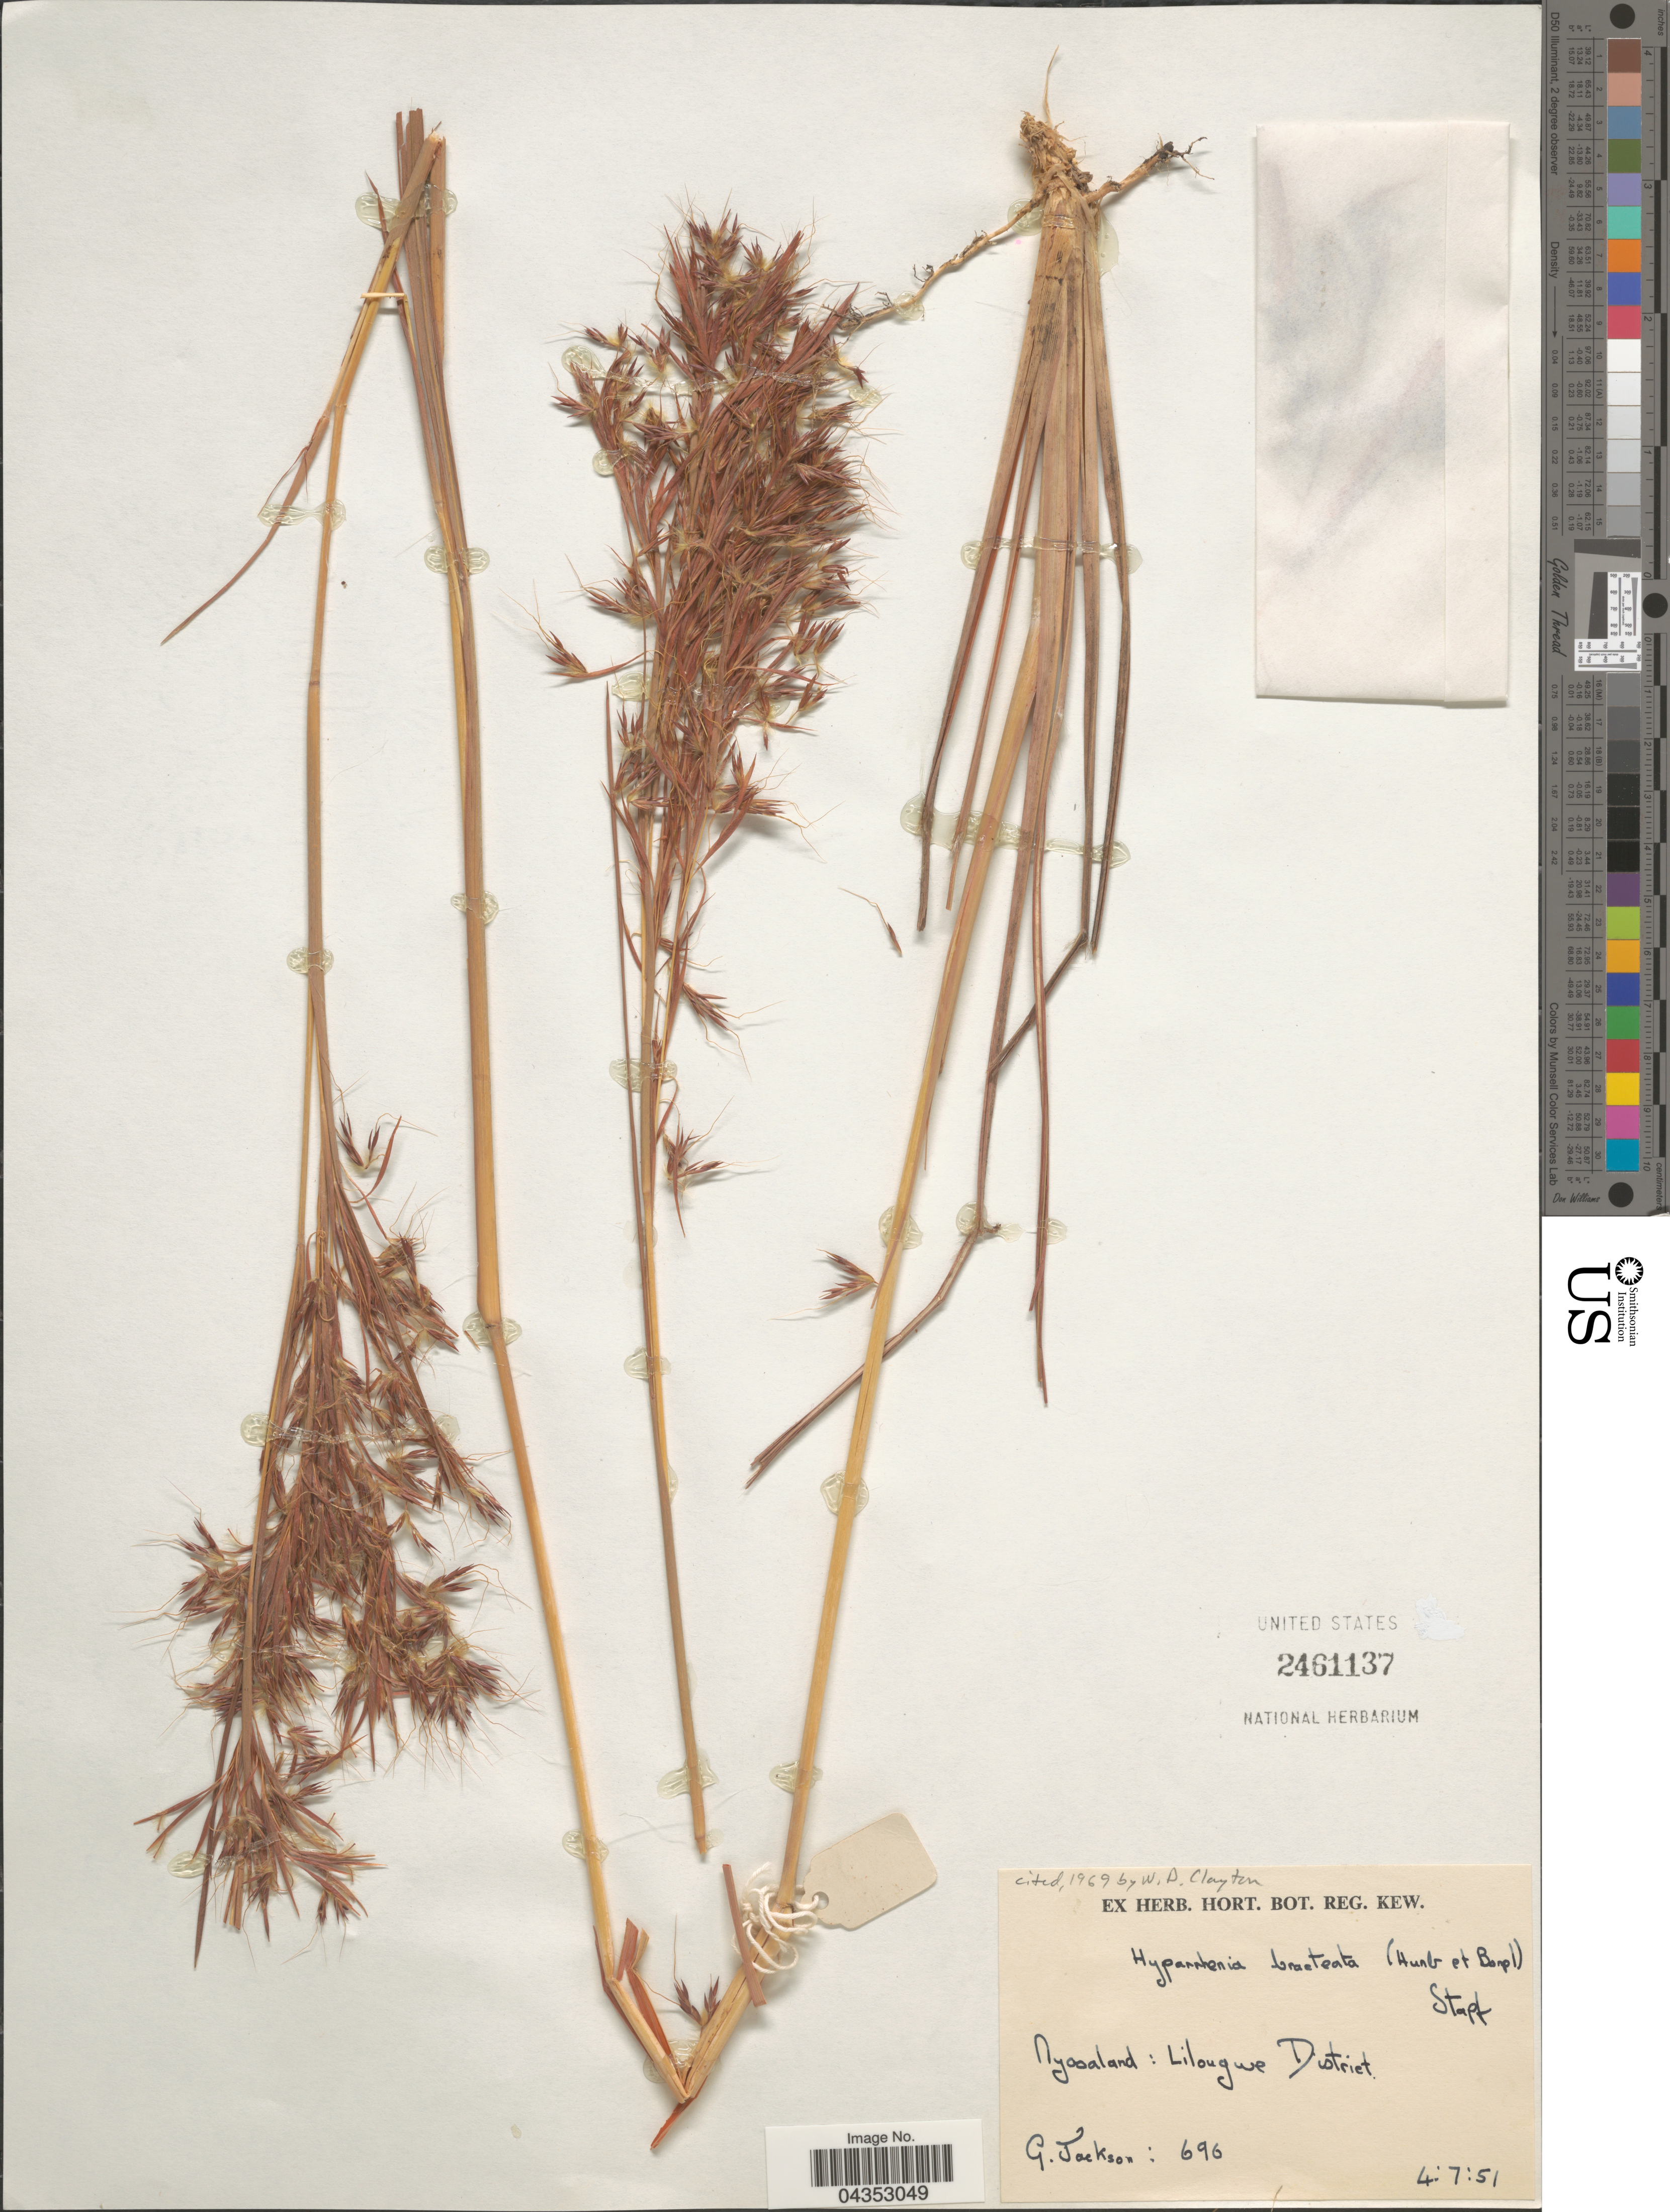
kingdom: Plantae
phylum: Tracheophyta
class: Liliopsida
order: Poales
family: Poaceae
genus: Hyparrhenia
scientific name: Hyparrhenia bracteata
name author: (Humb. & Bonpl.) Stapf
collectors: G. Jackson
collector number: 696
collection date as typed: Transcribed d/m/y: 4/7/51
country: Malawi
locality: Nyasaland: Lilougwe District.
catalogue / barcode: US 2461137